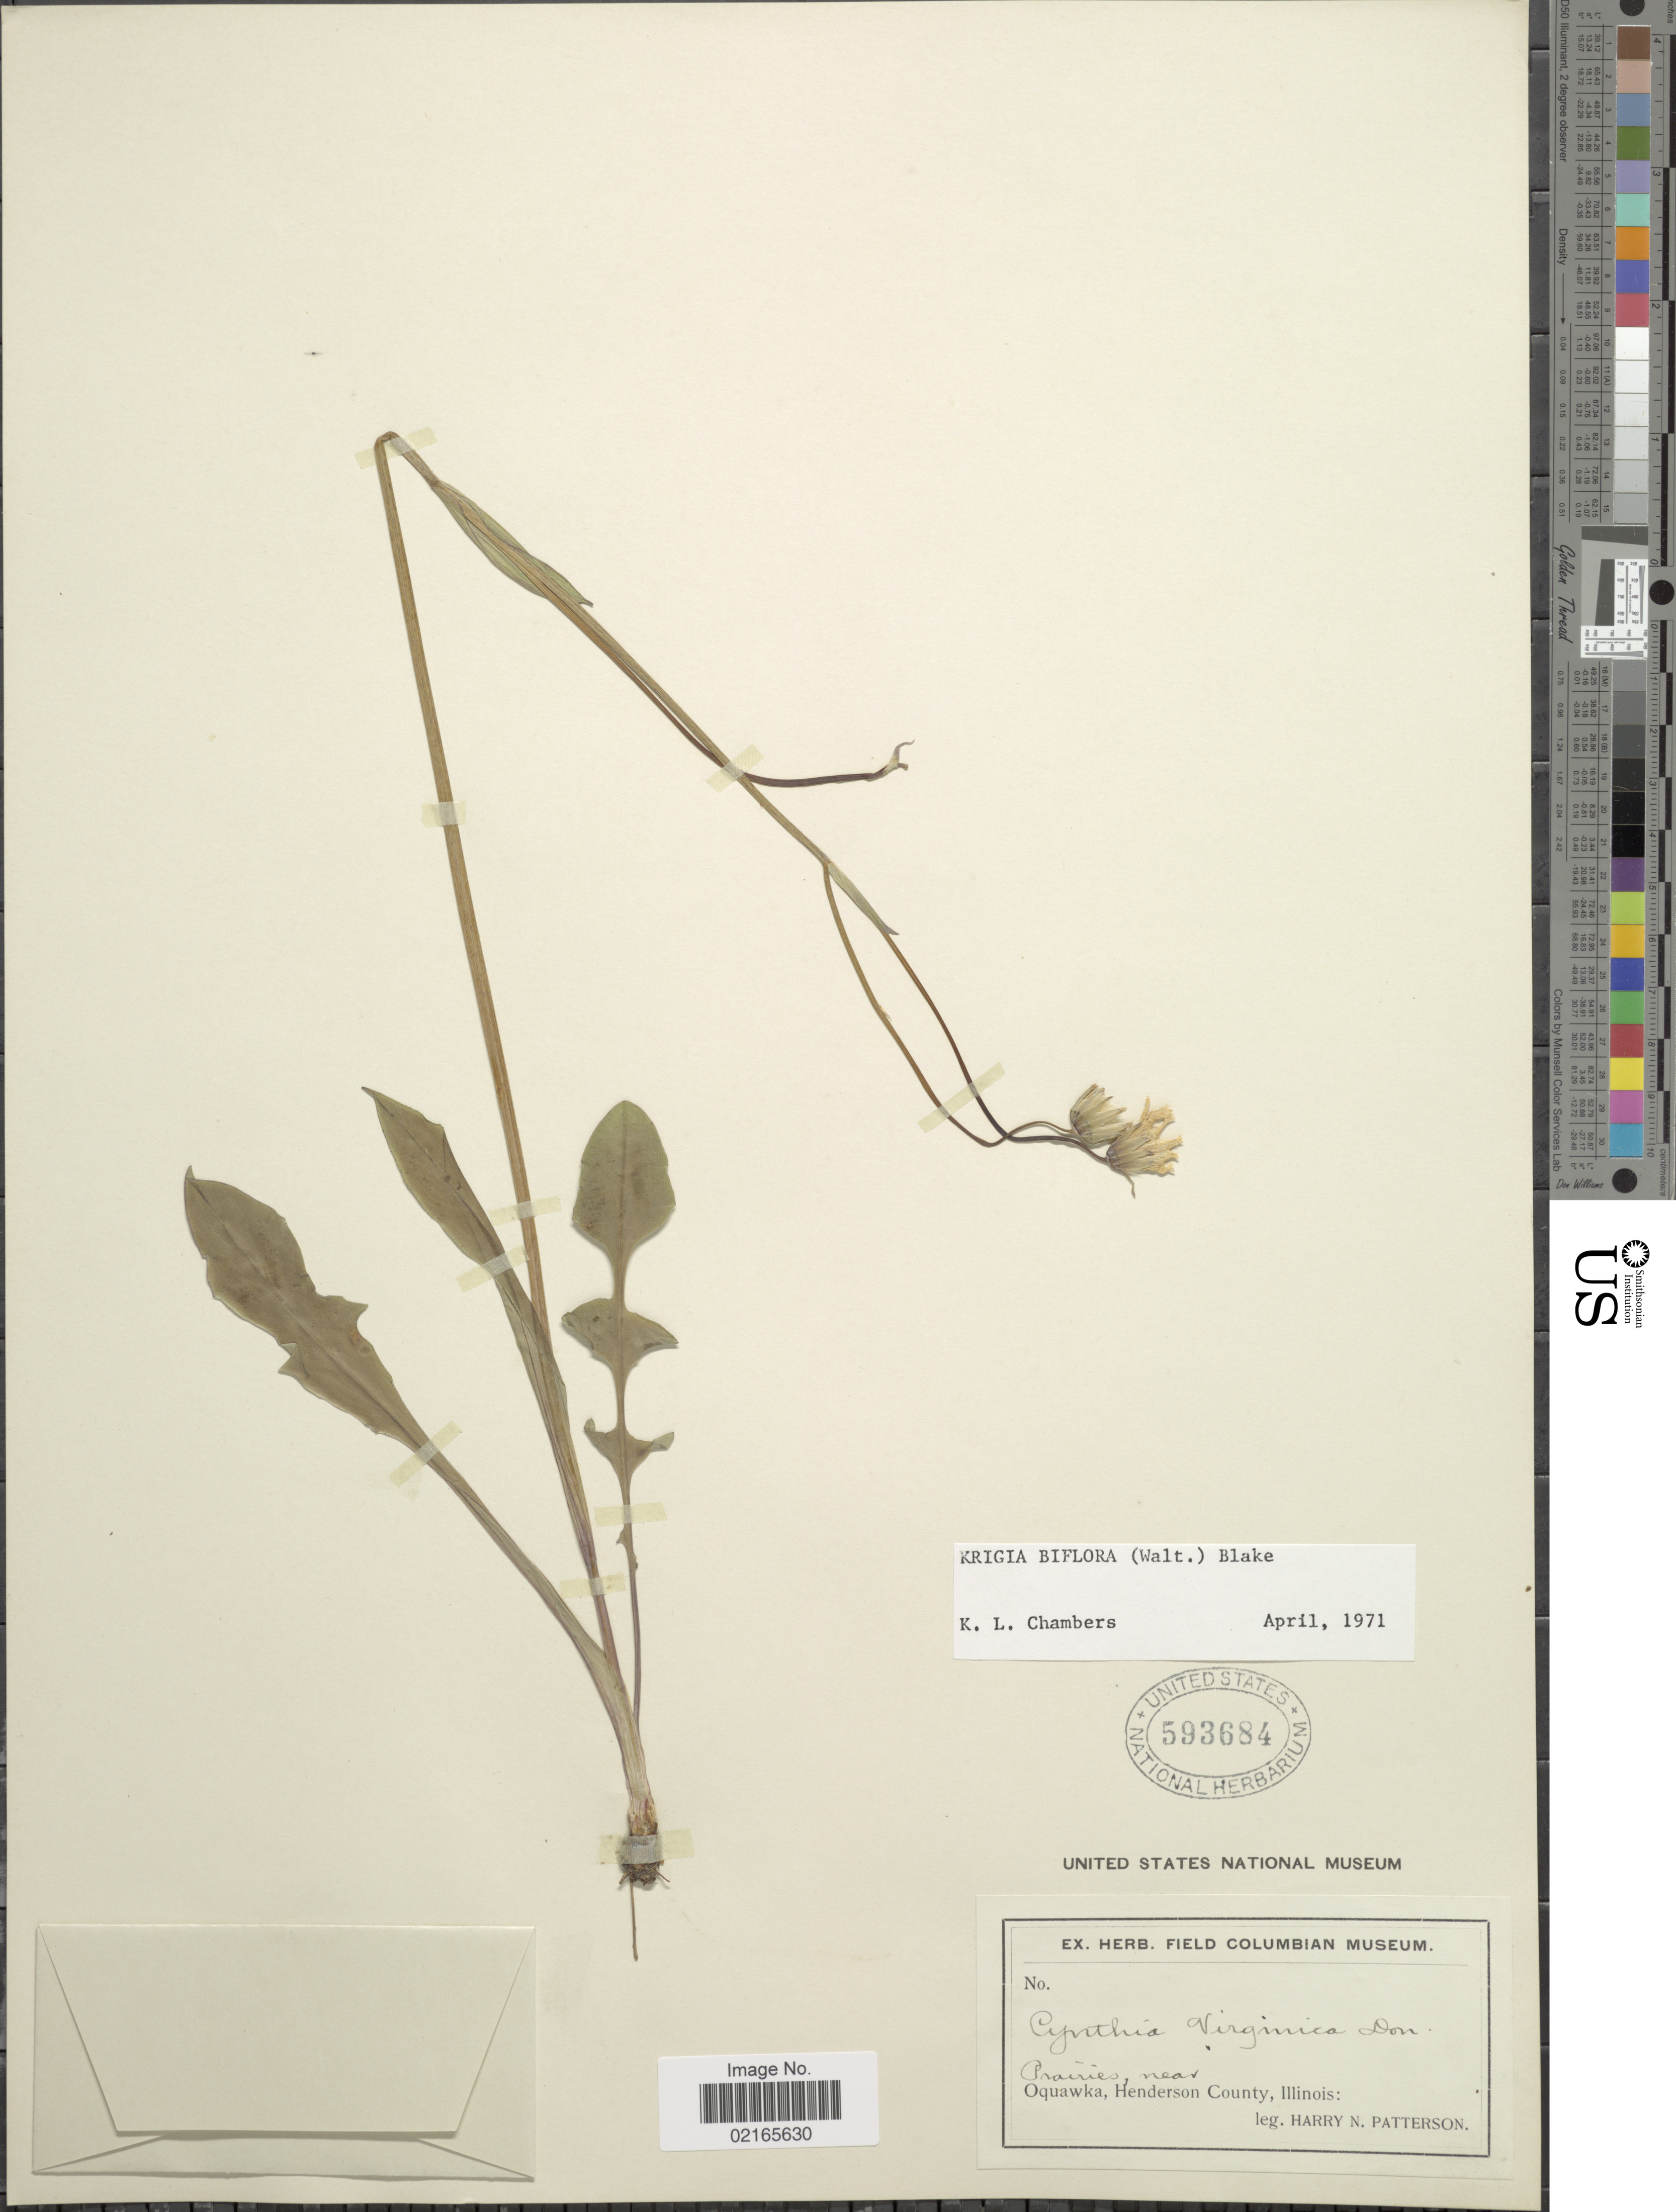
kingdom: Plantae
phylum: Tracheophyta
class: Magnoliopsida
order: Asterales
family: Asteraceae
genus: Krigia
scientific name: Krigia biflora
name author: (Walter) S.F. Blake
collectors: H. N. Patterson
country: United States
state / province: Illinois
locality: Prairies, near Oquawka, Henderson County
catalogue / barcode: US 593684